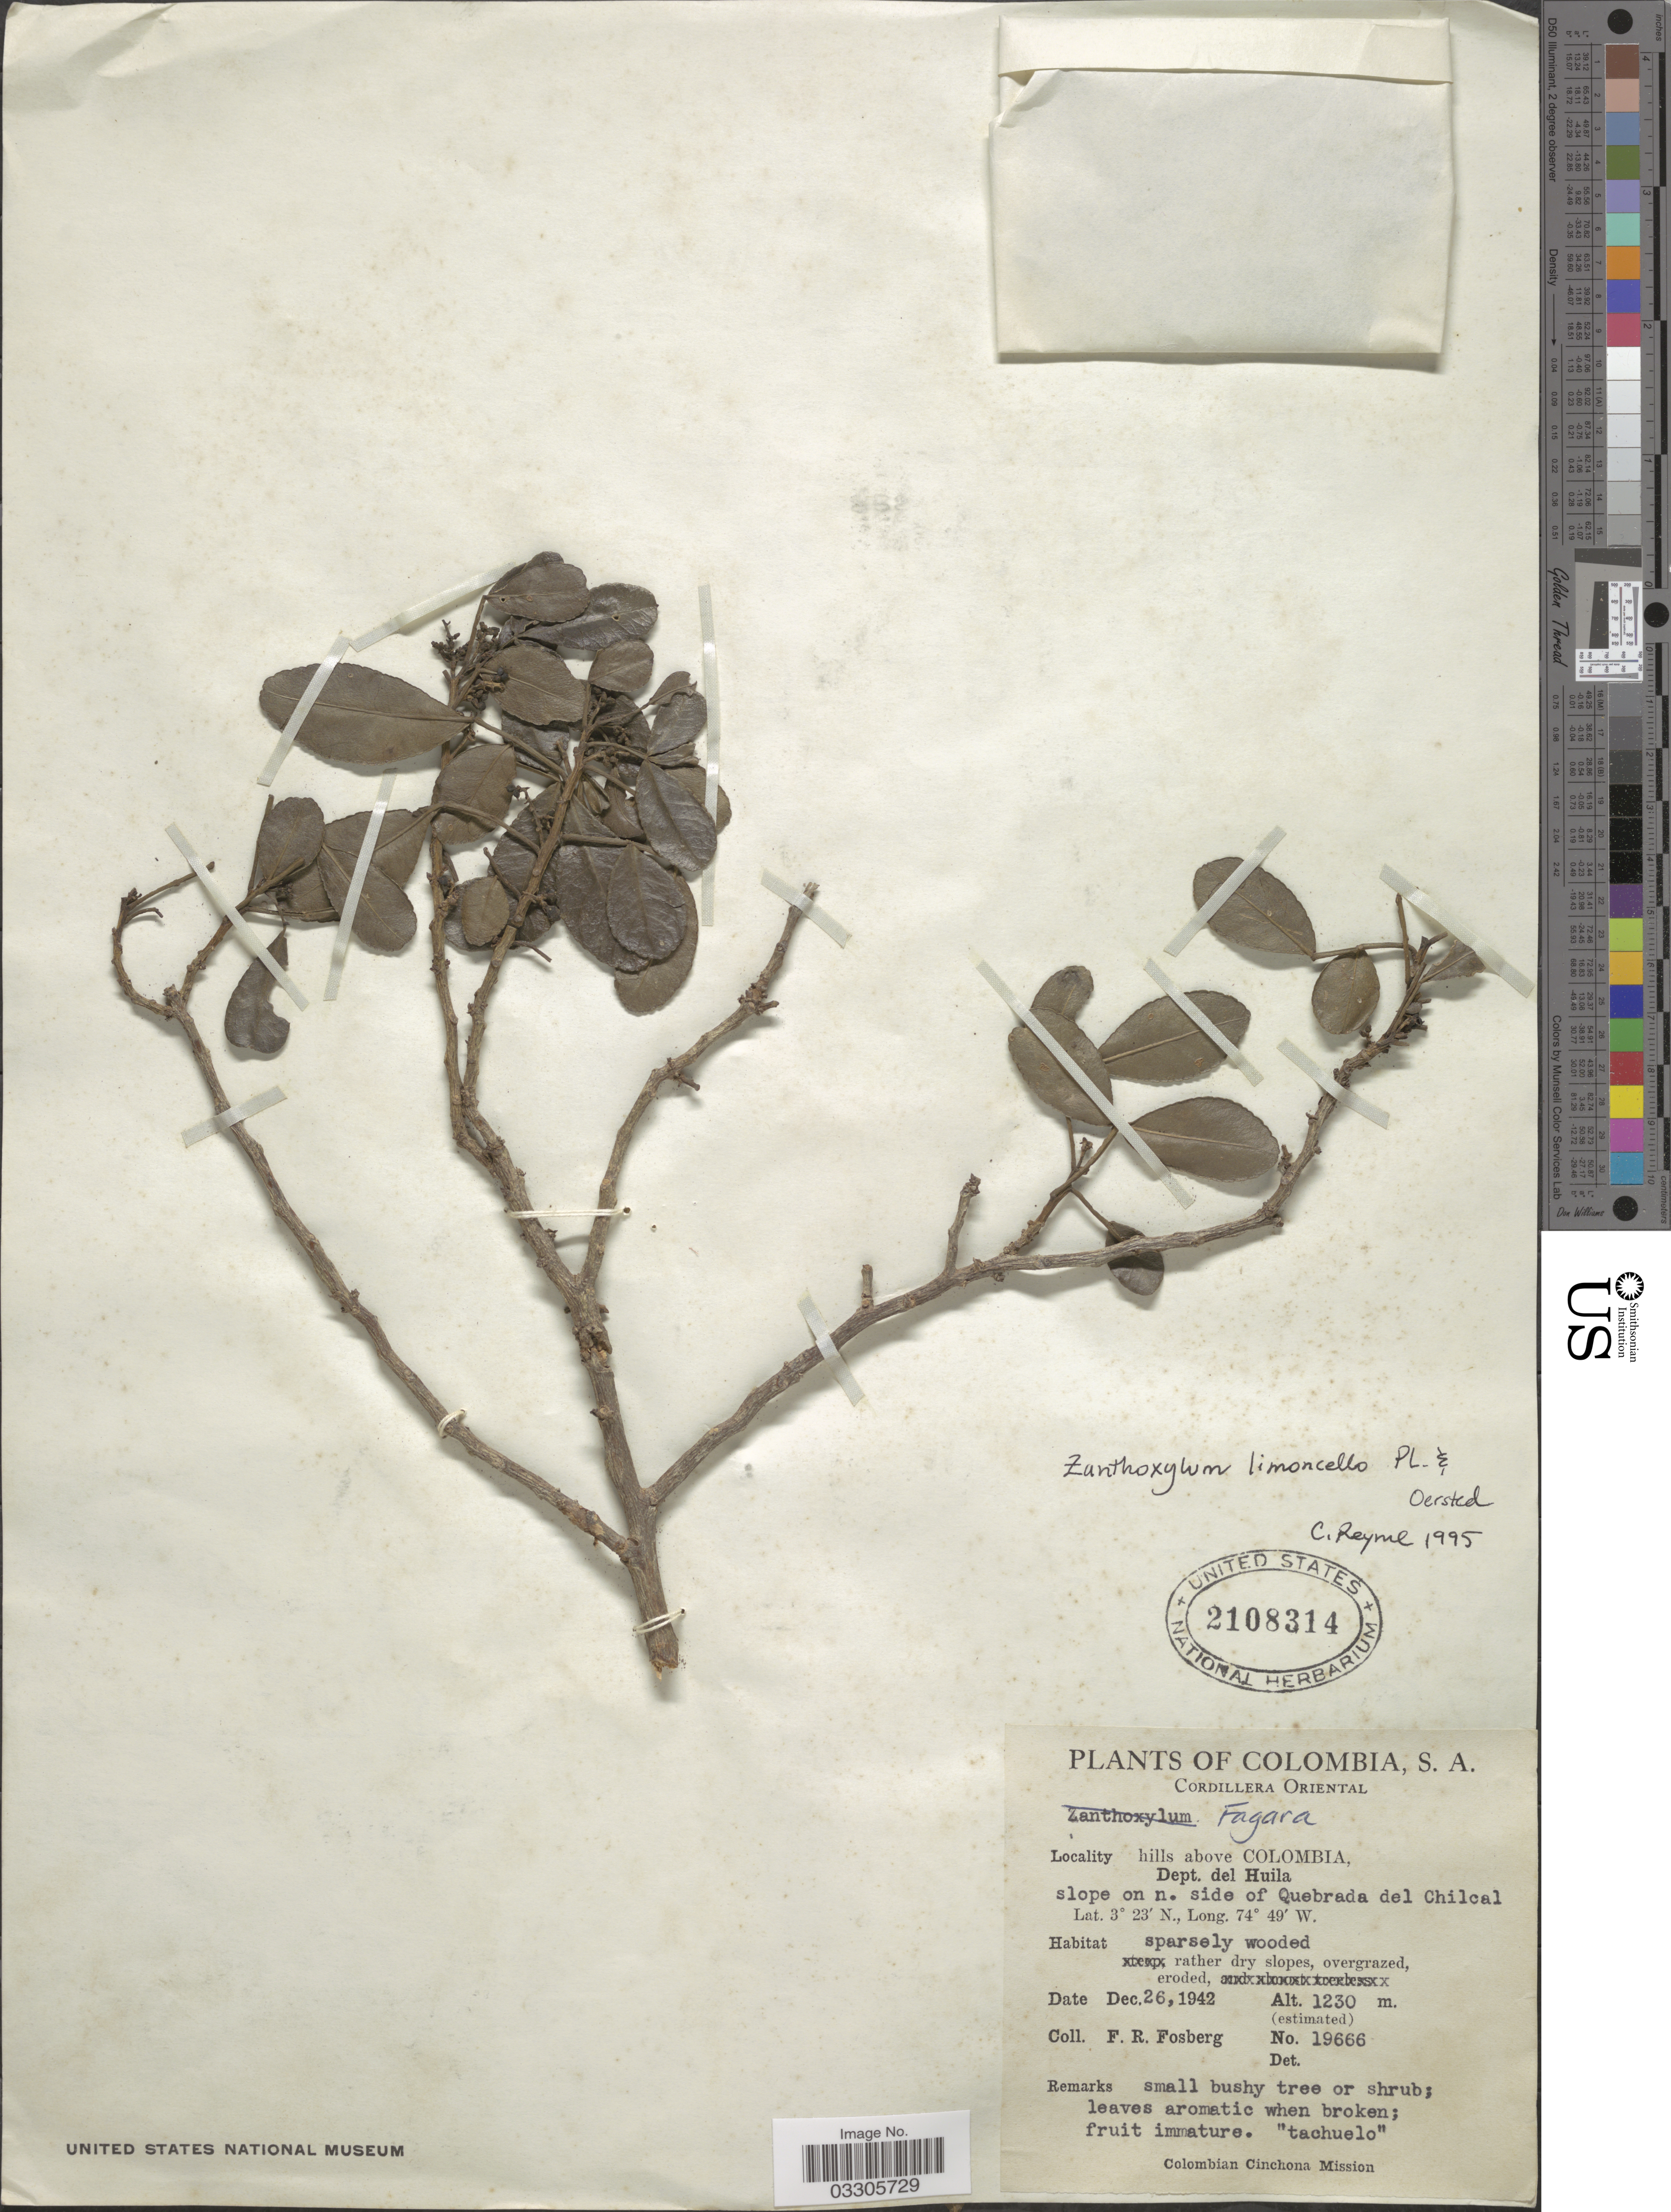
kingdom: Plantae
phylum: Tracheophyta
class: Magnoliopsida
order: Sapindales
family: Rutaceae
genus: Zanthoxylum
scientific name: Zanthoxylum fagara subsp. culantrilo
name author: (Kunth) Reynel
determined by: Londoño-Echeverri, Y.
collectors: F. R. Fosberg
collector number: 19666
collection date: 1942-12-26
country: Colombia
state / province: Huila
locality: Cordillera Oriental, hills above Colombia, Dept. del Huila, slope on n. side of Quebrada del Chilcal.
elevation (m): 1230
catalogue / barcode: US 2108314